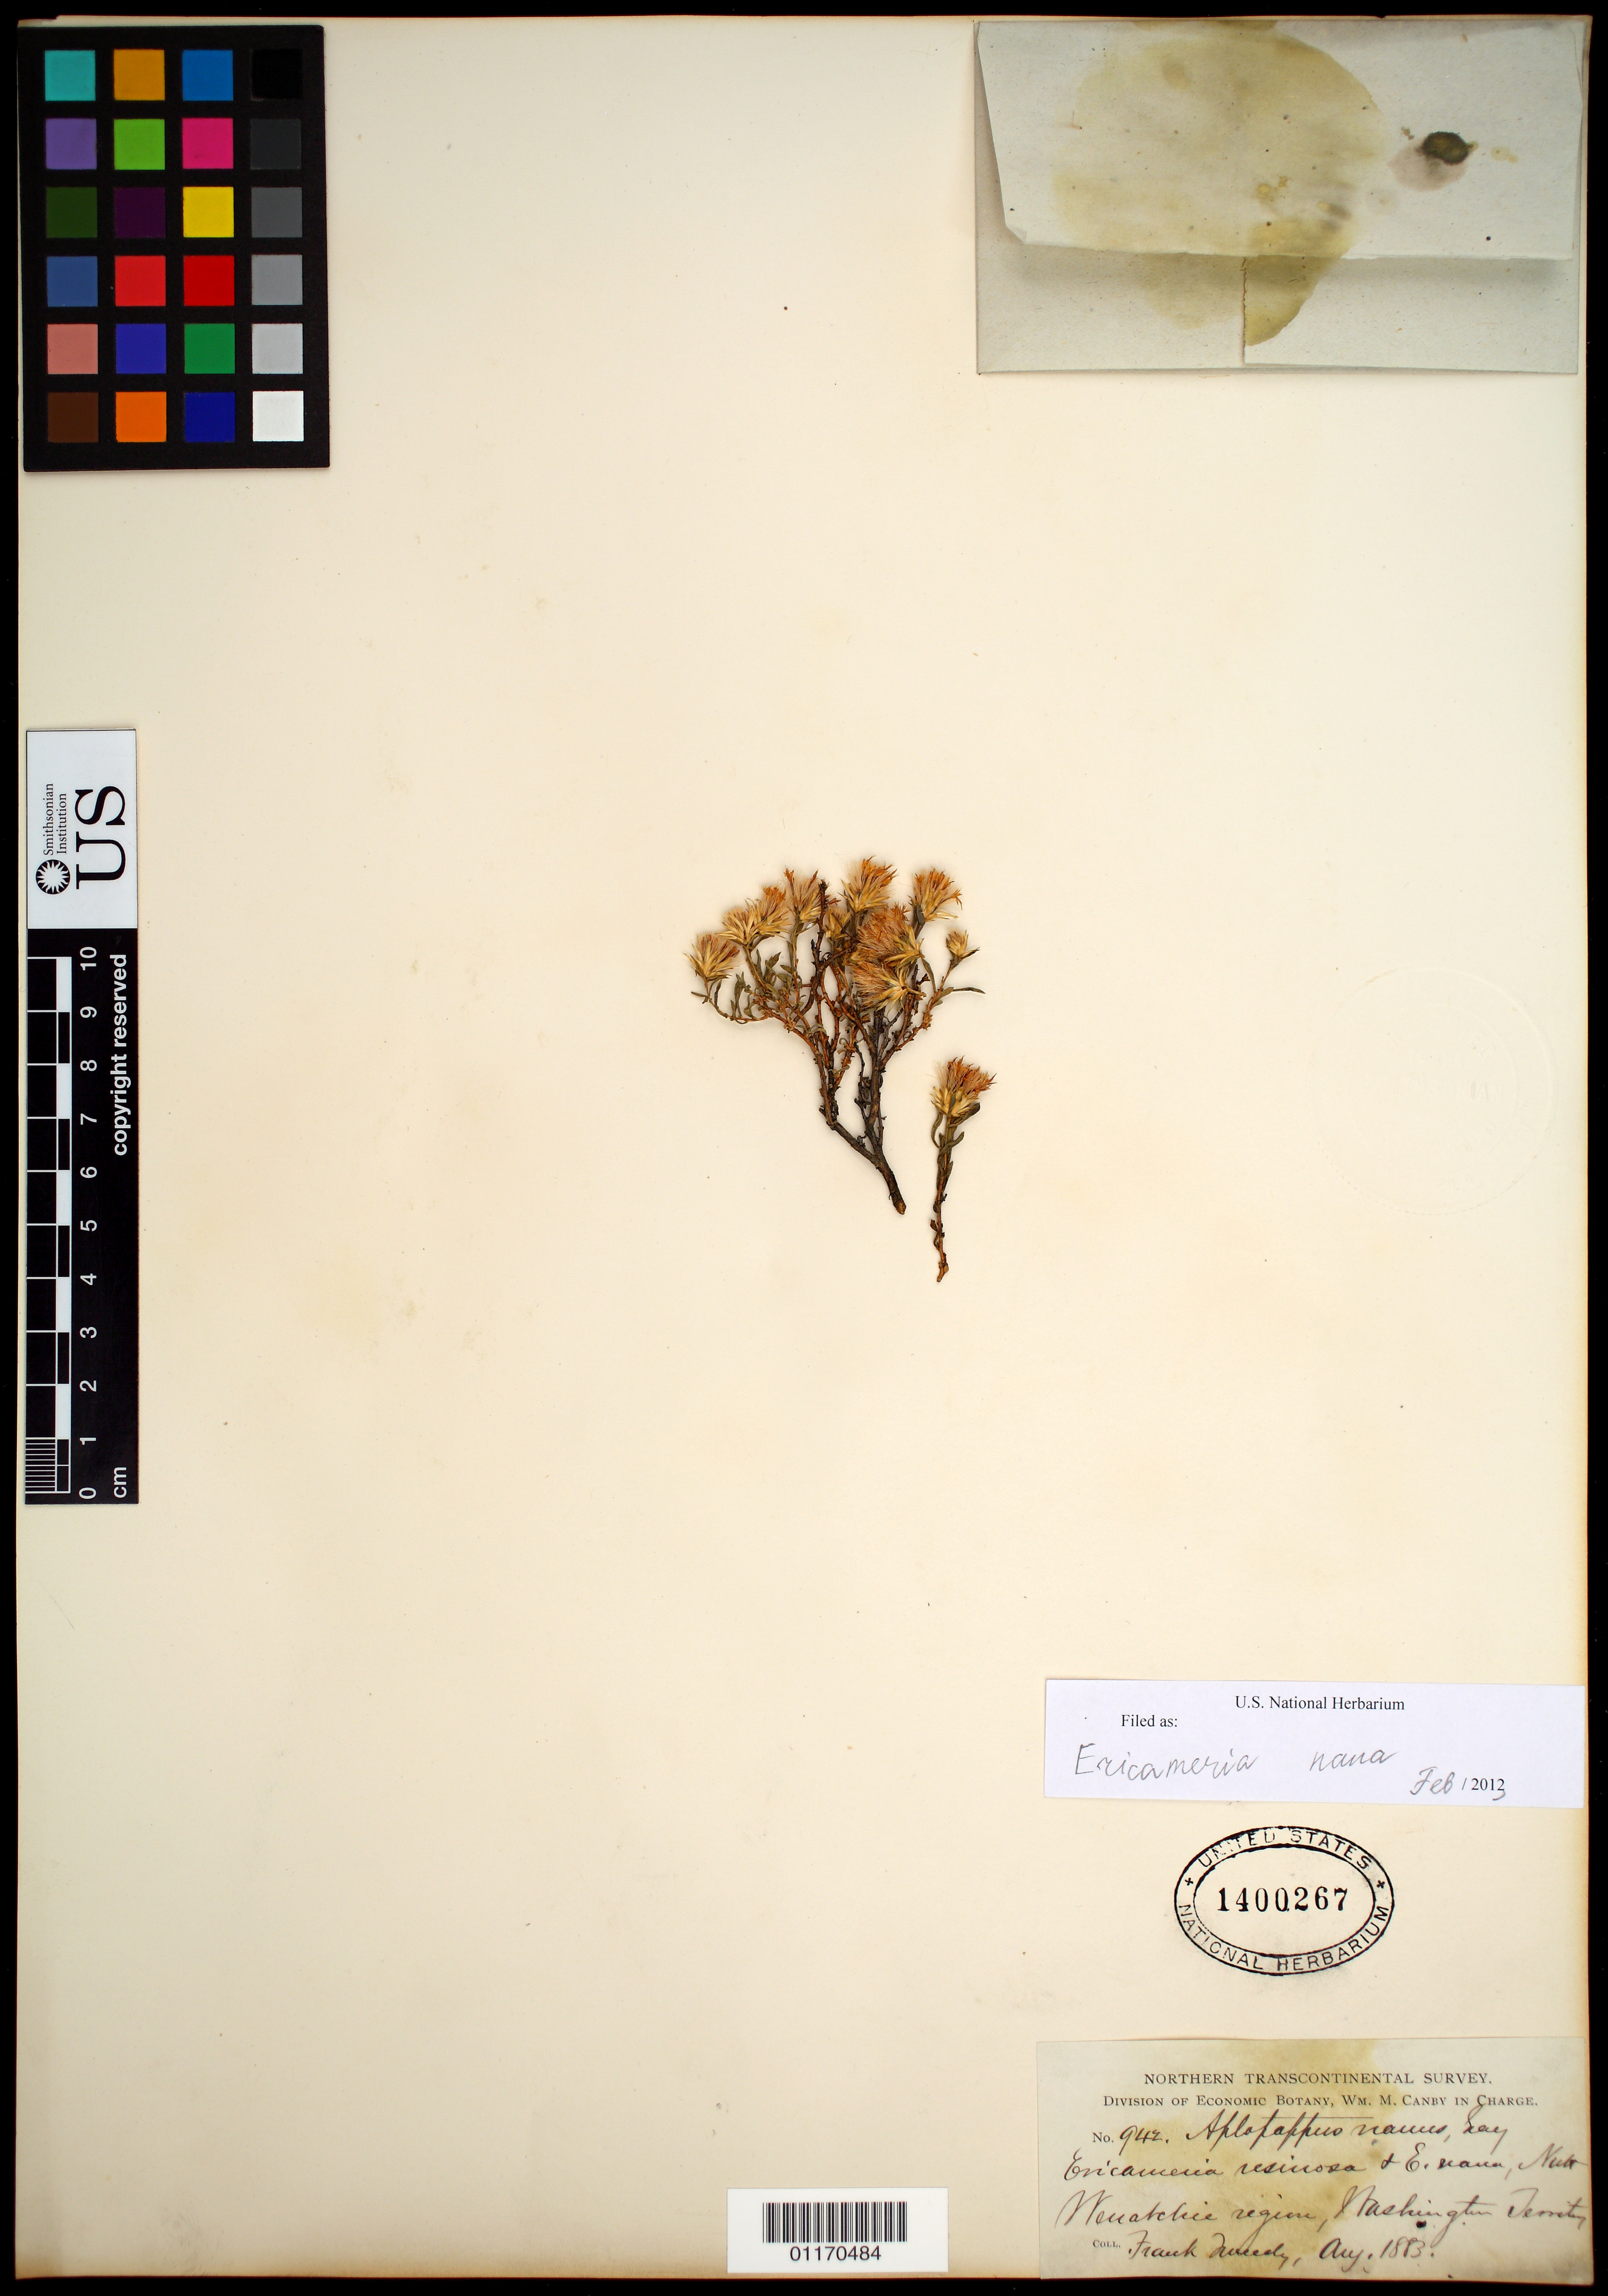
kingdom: Plantae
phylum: Tracheophyta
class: Magnoliopsida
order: Asterales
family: Asteraceae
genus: Ericameria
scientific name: Ericameria nana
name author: Nutt.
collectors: F. Tweedy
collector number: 947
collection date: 1883-08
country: United States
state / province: Washington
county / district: Chelan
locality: Wenatchee region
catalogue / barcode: US 1400267